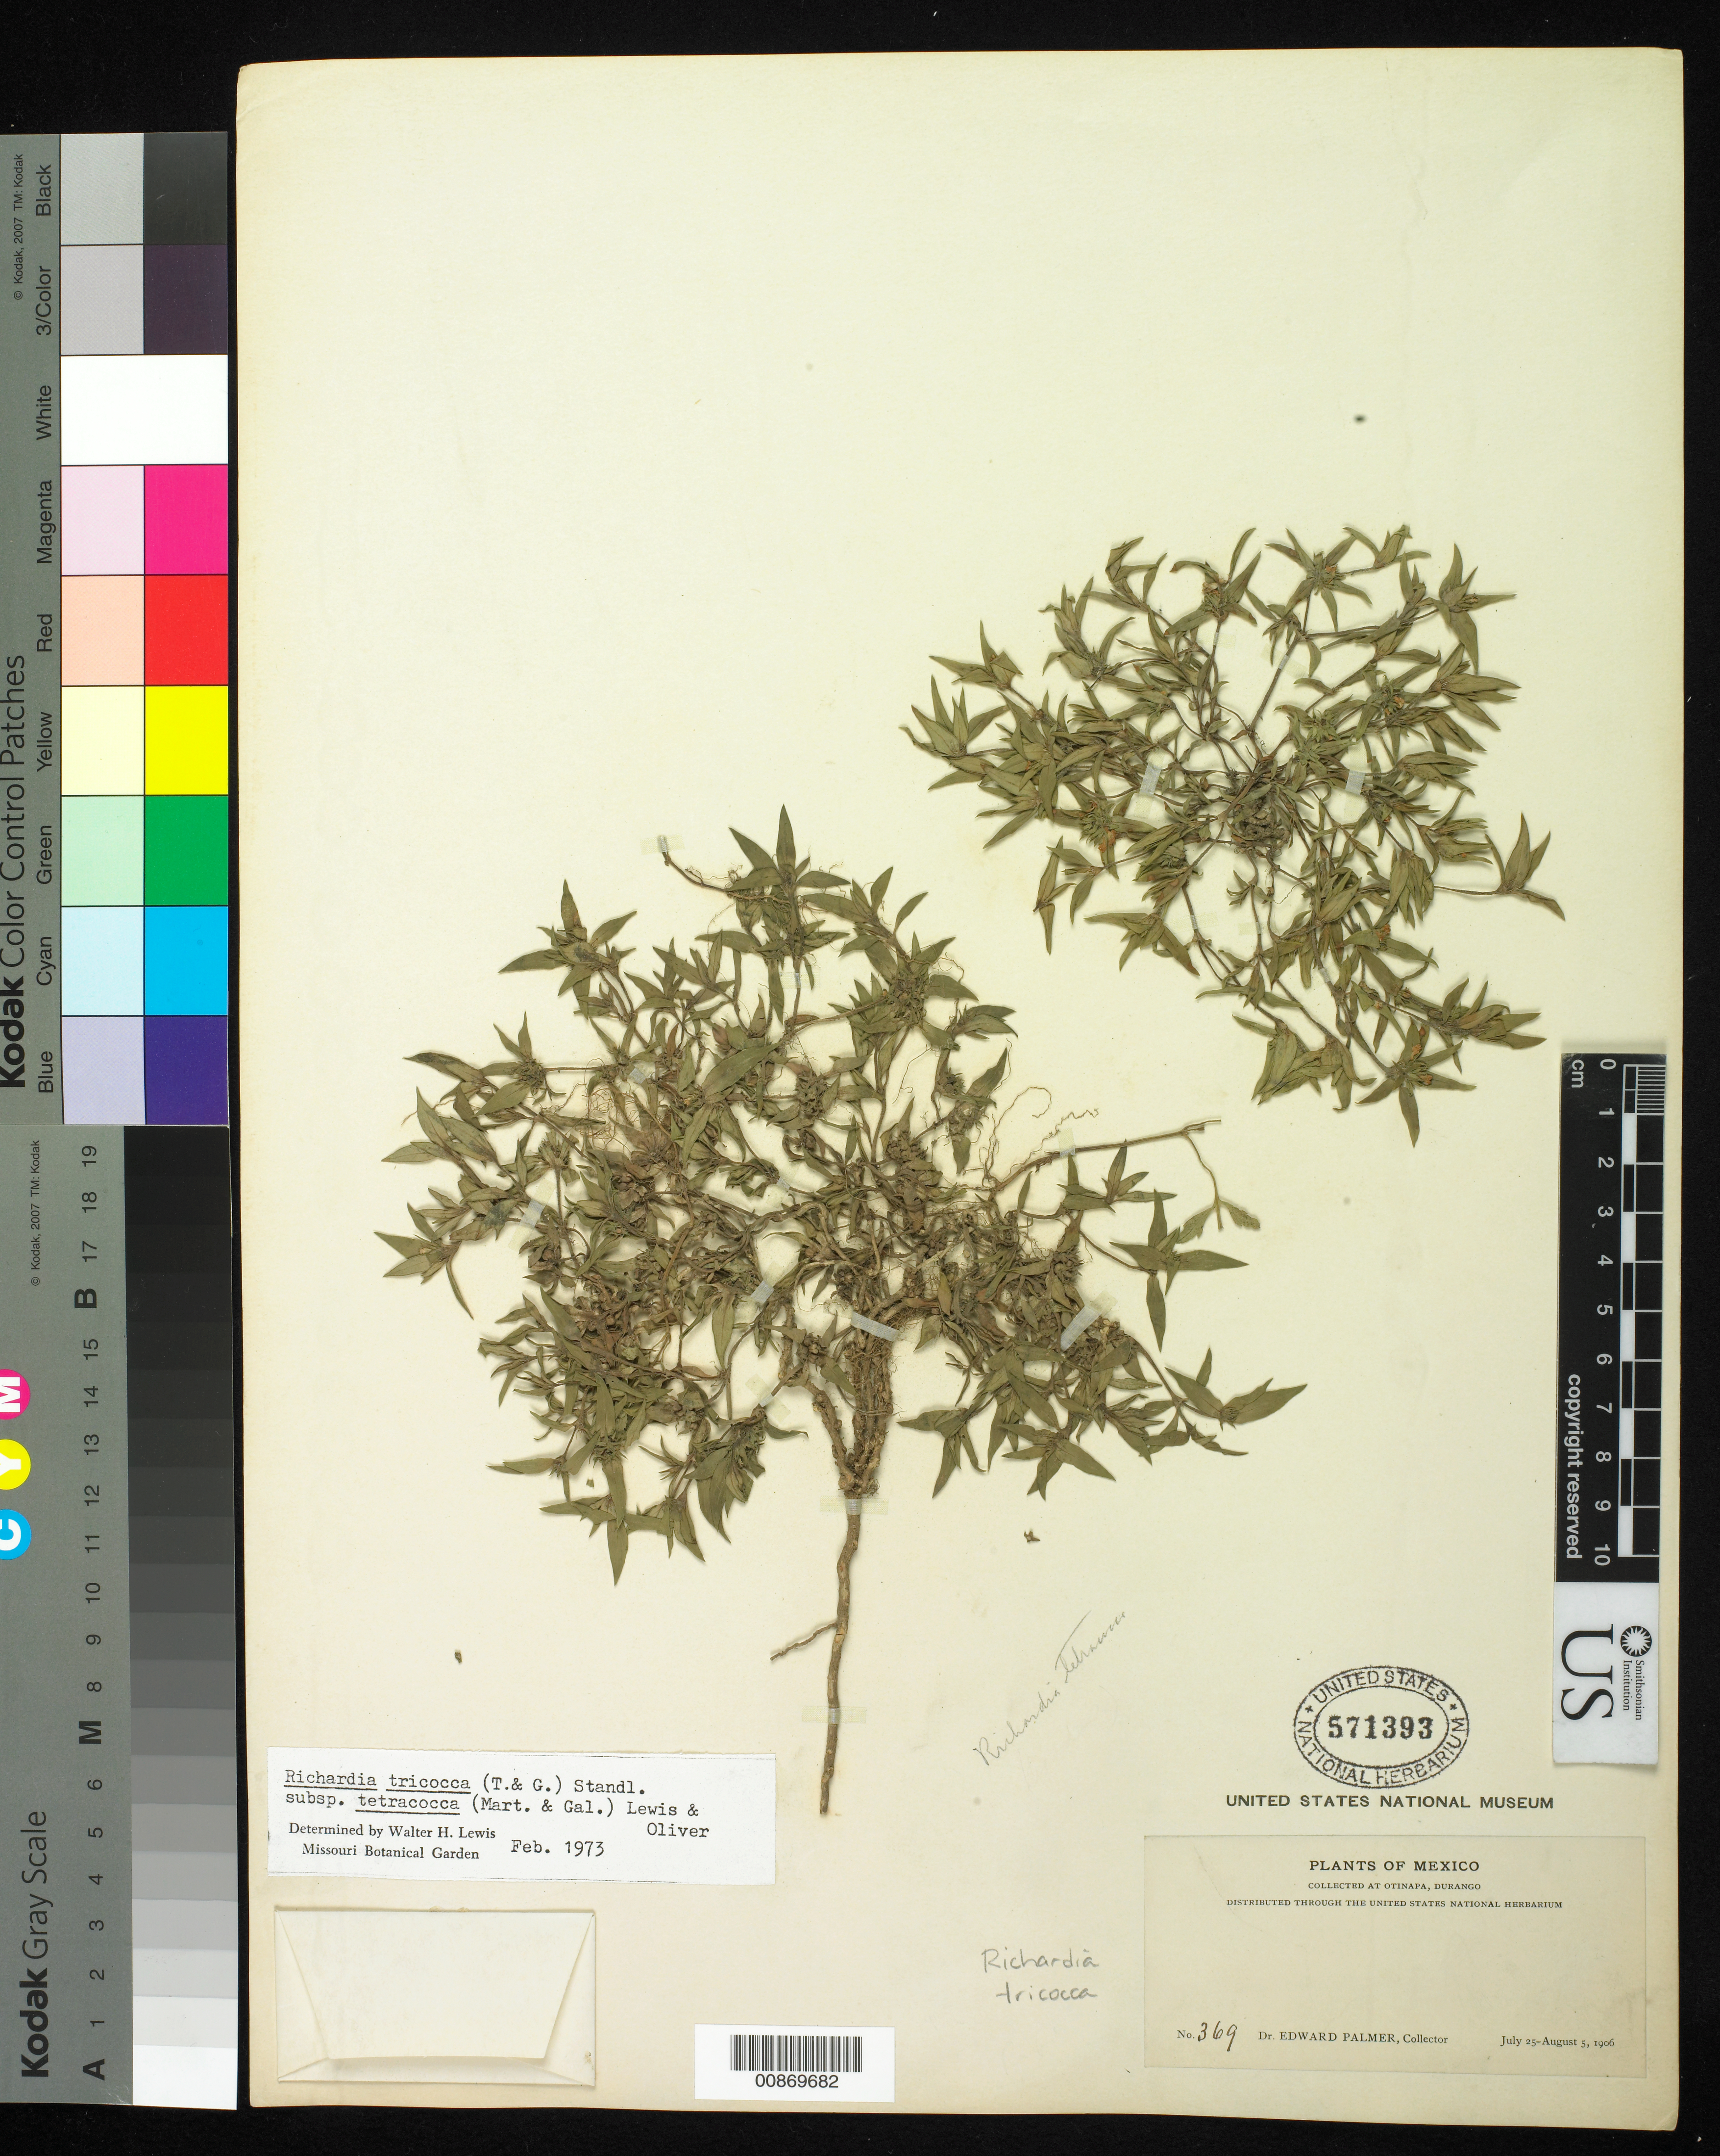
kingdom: Plantae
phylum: Tracheophyta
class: Magnoliopsida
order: Gentianales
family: Rubiaceae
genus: Richardia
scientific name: Richardia tricocca subsp. tetracocca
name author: (M. Martens & Galeotti) W.H. Lewis & R.L. Oliv.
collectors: E. Palmer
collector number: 369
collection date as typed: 25 Jul 1906 to 05 Aug 1906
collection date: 1906-07-25/1906-08-05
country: Mexico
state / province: Durango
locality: Otinapa, Durango.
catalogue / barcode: US 571393